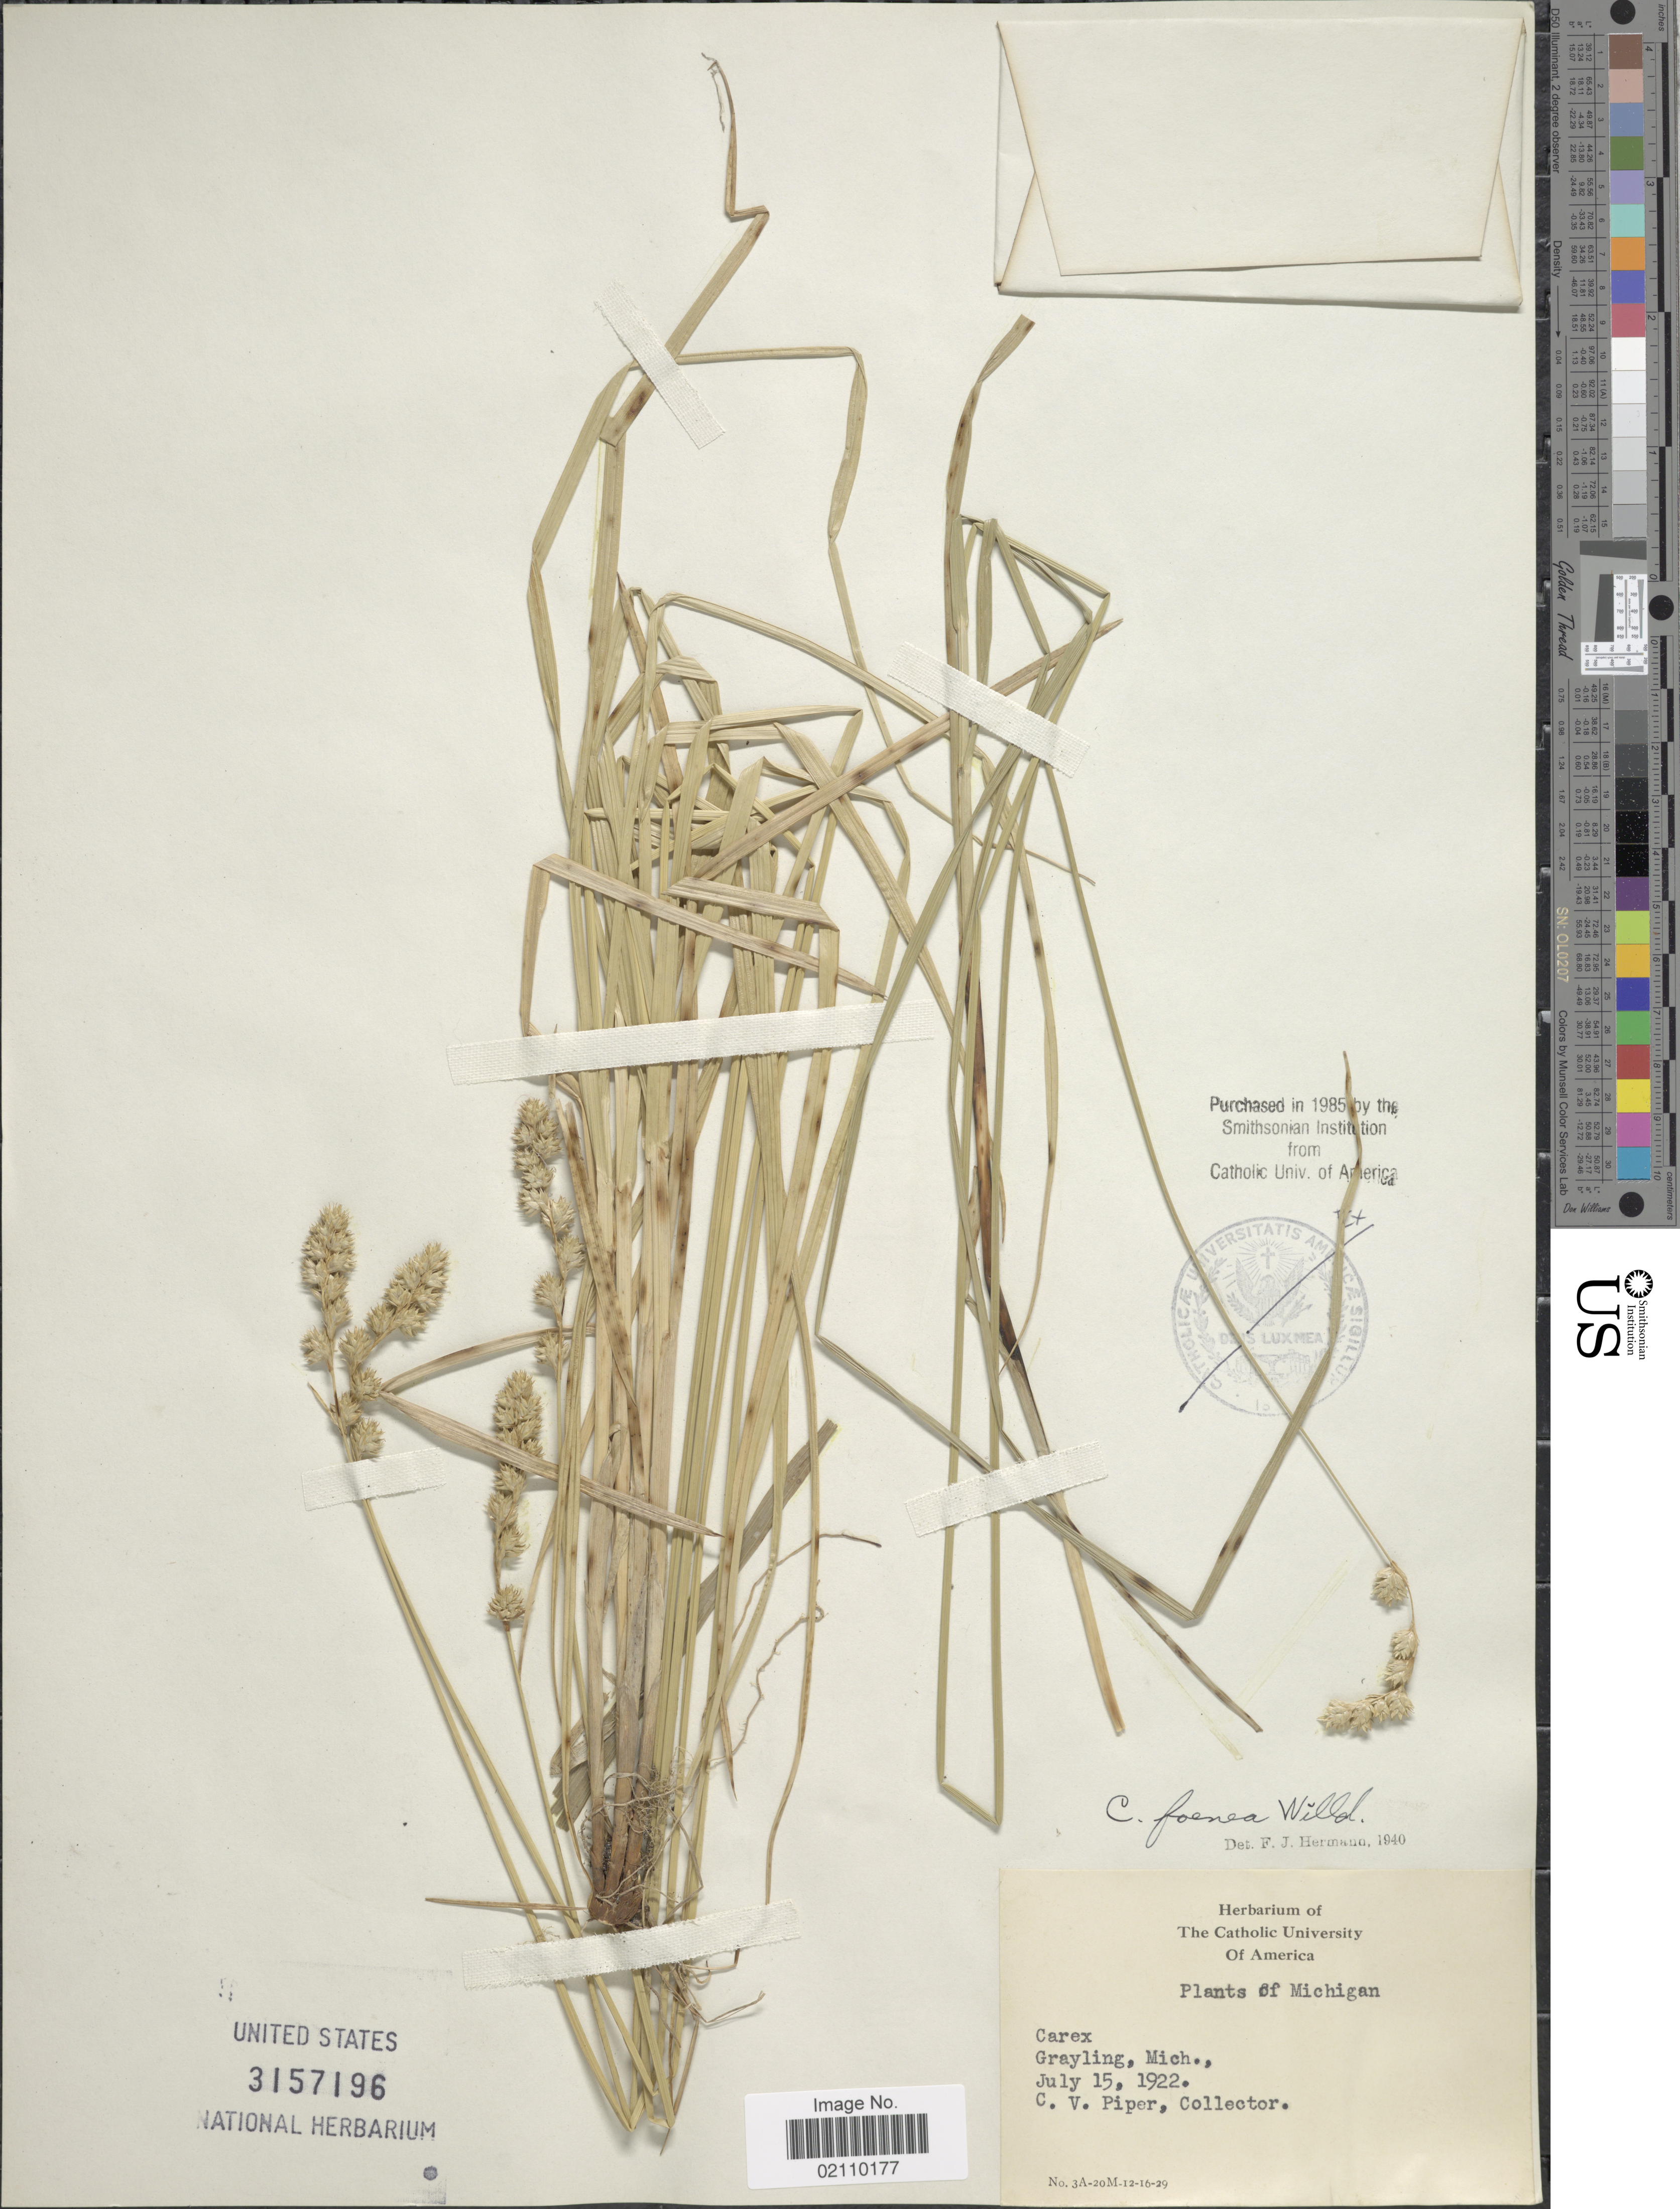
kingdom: Plantae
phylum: Tracheophyta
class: Liliopsida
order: Poales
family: Cyperaceae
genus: Carex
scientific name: Carex foenea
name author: Willd.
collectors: C. V. Piper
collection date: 1922-07-15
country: United States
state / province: Michigan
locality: Grayling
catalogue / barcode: US 3157196